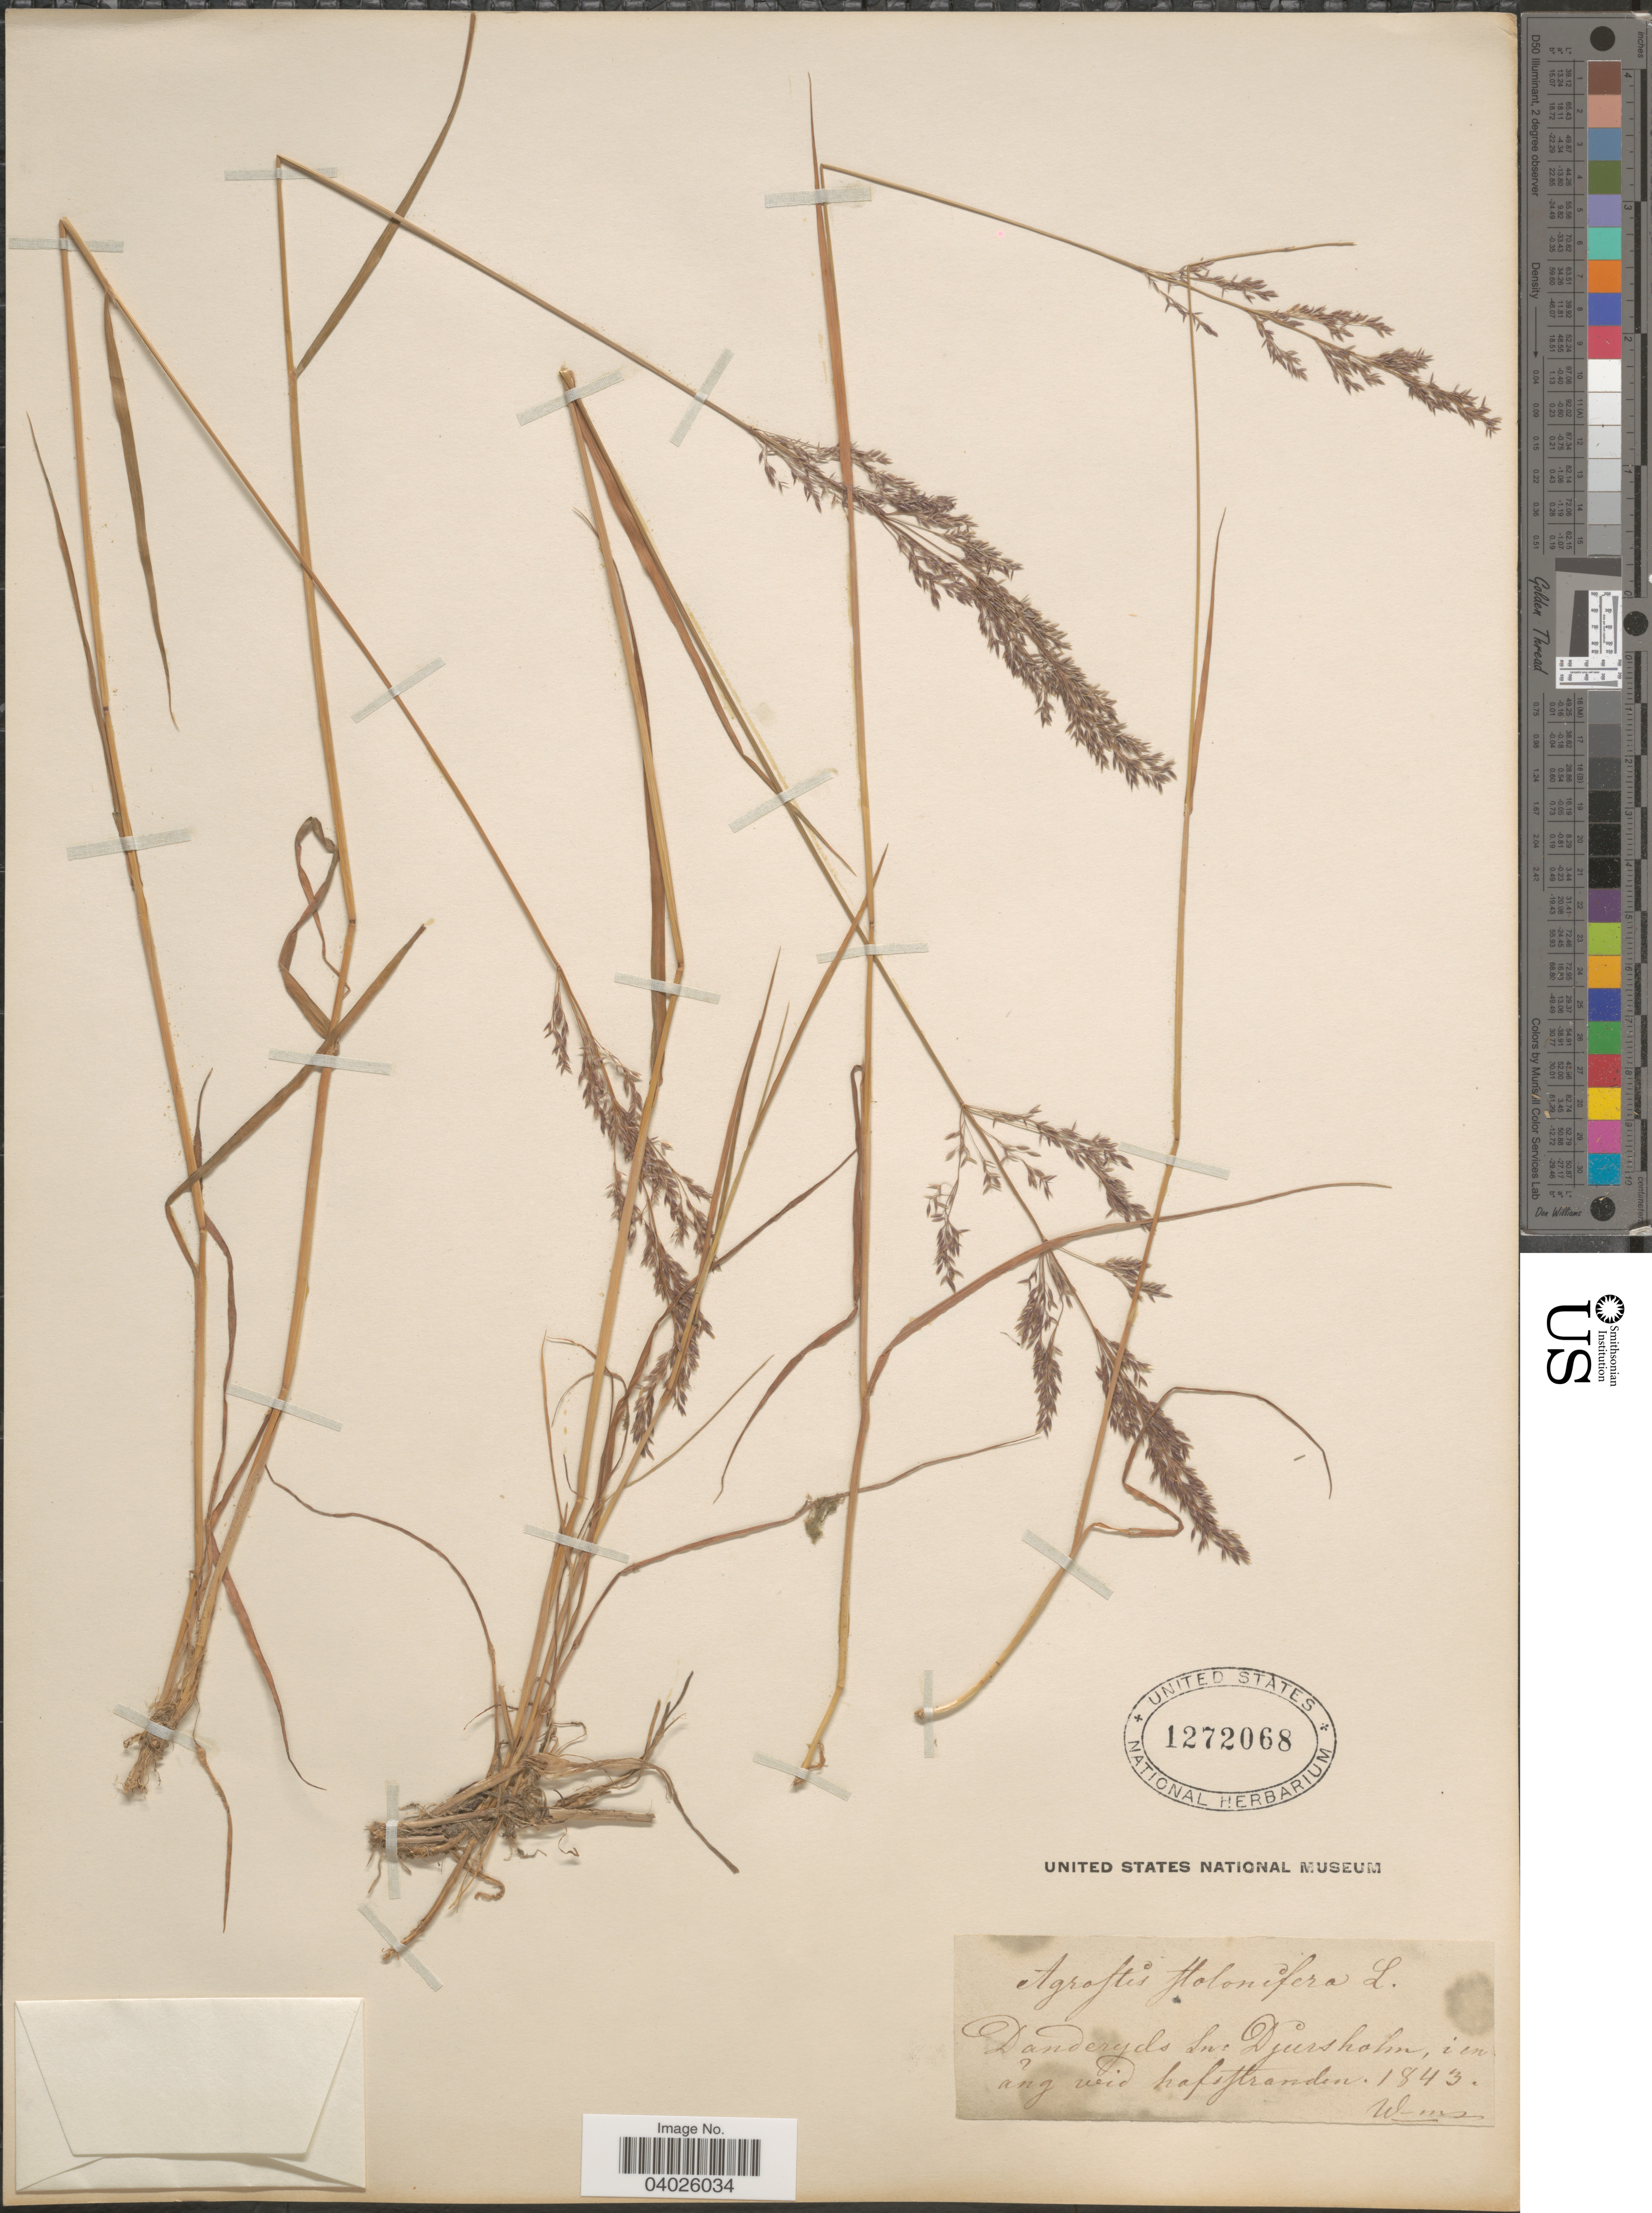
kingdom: Plantae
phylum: Tracheophyta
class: Liliopsida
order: Poales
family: Poaceae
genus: Agrostis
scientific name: Agrostis stolonifera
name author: L.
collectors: J. E. Wikström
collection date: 1843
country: Sweden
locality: Danderyd sn. Djurshamn, i en ang vid hafstranden.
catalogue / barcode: US 1272068